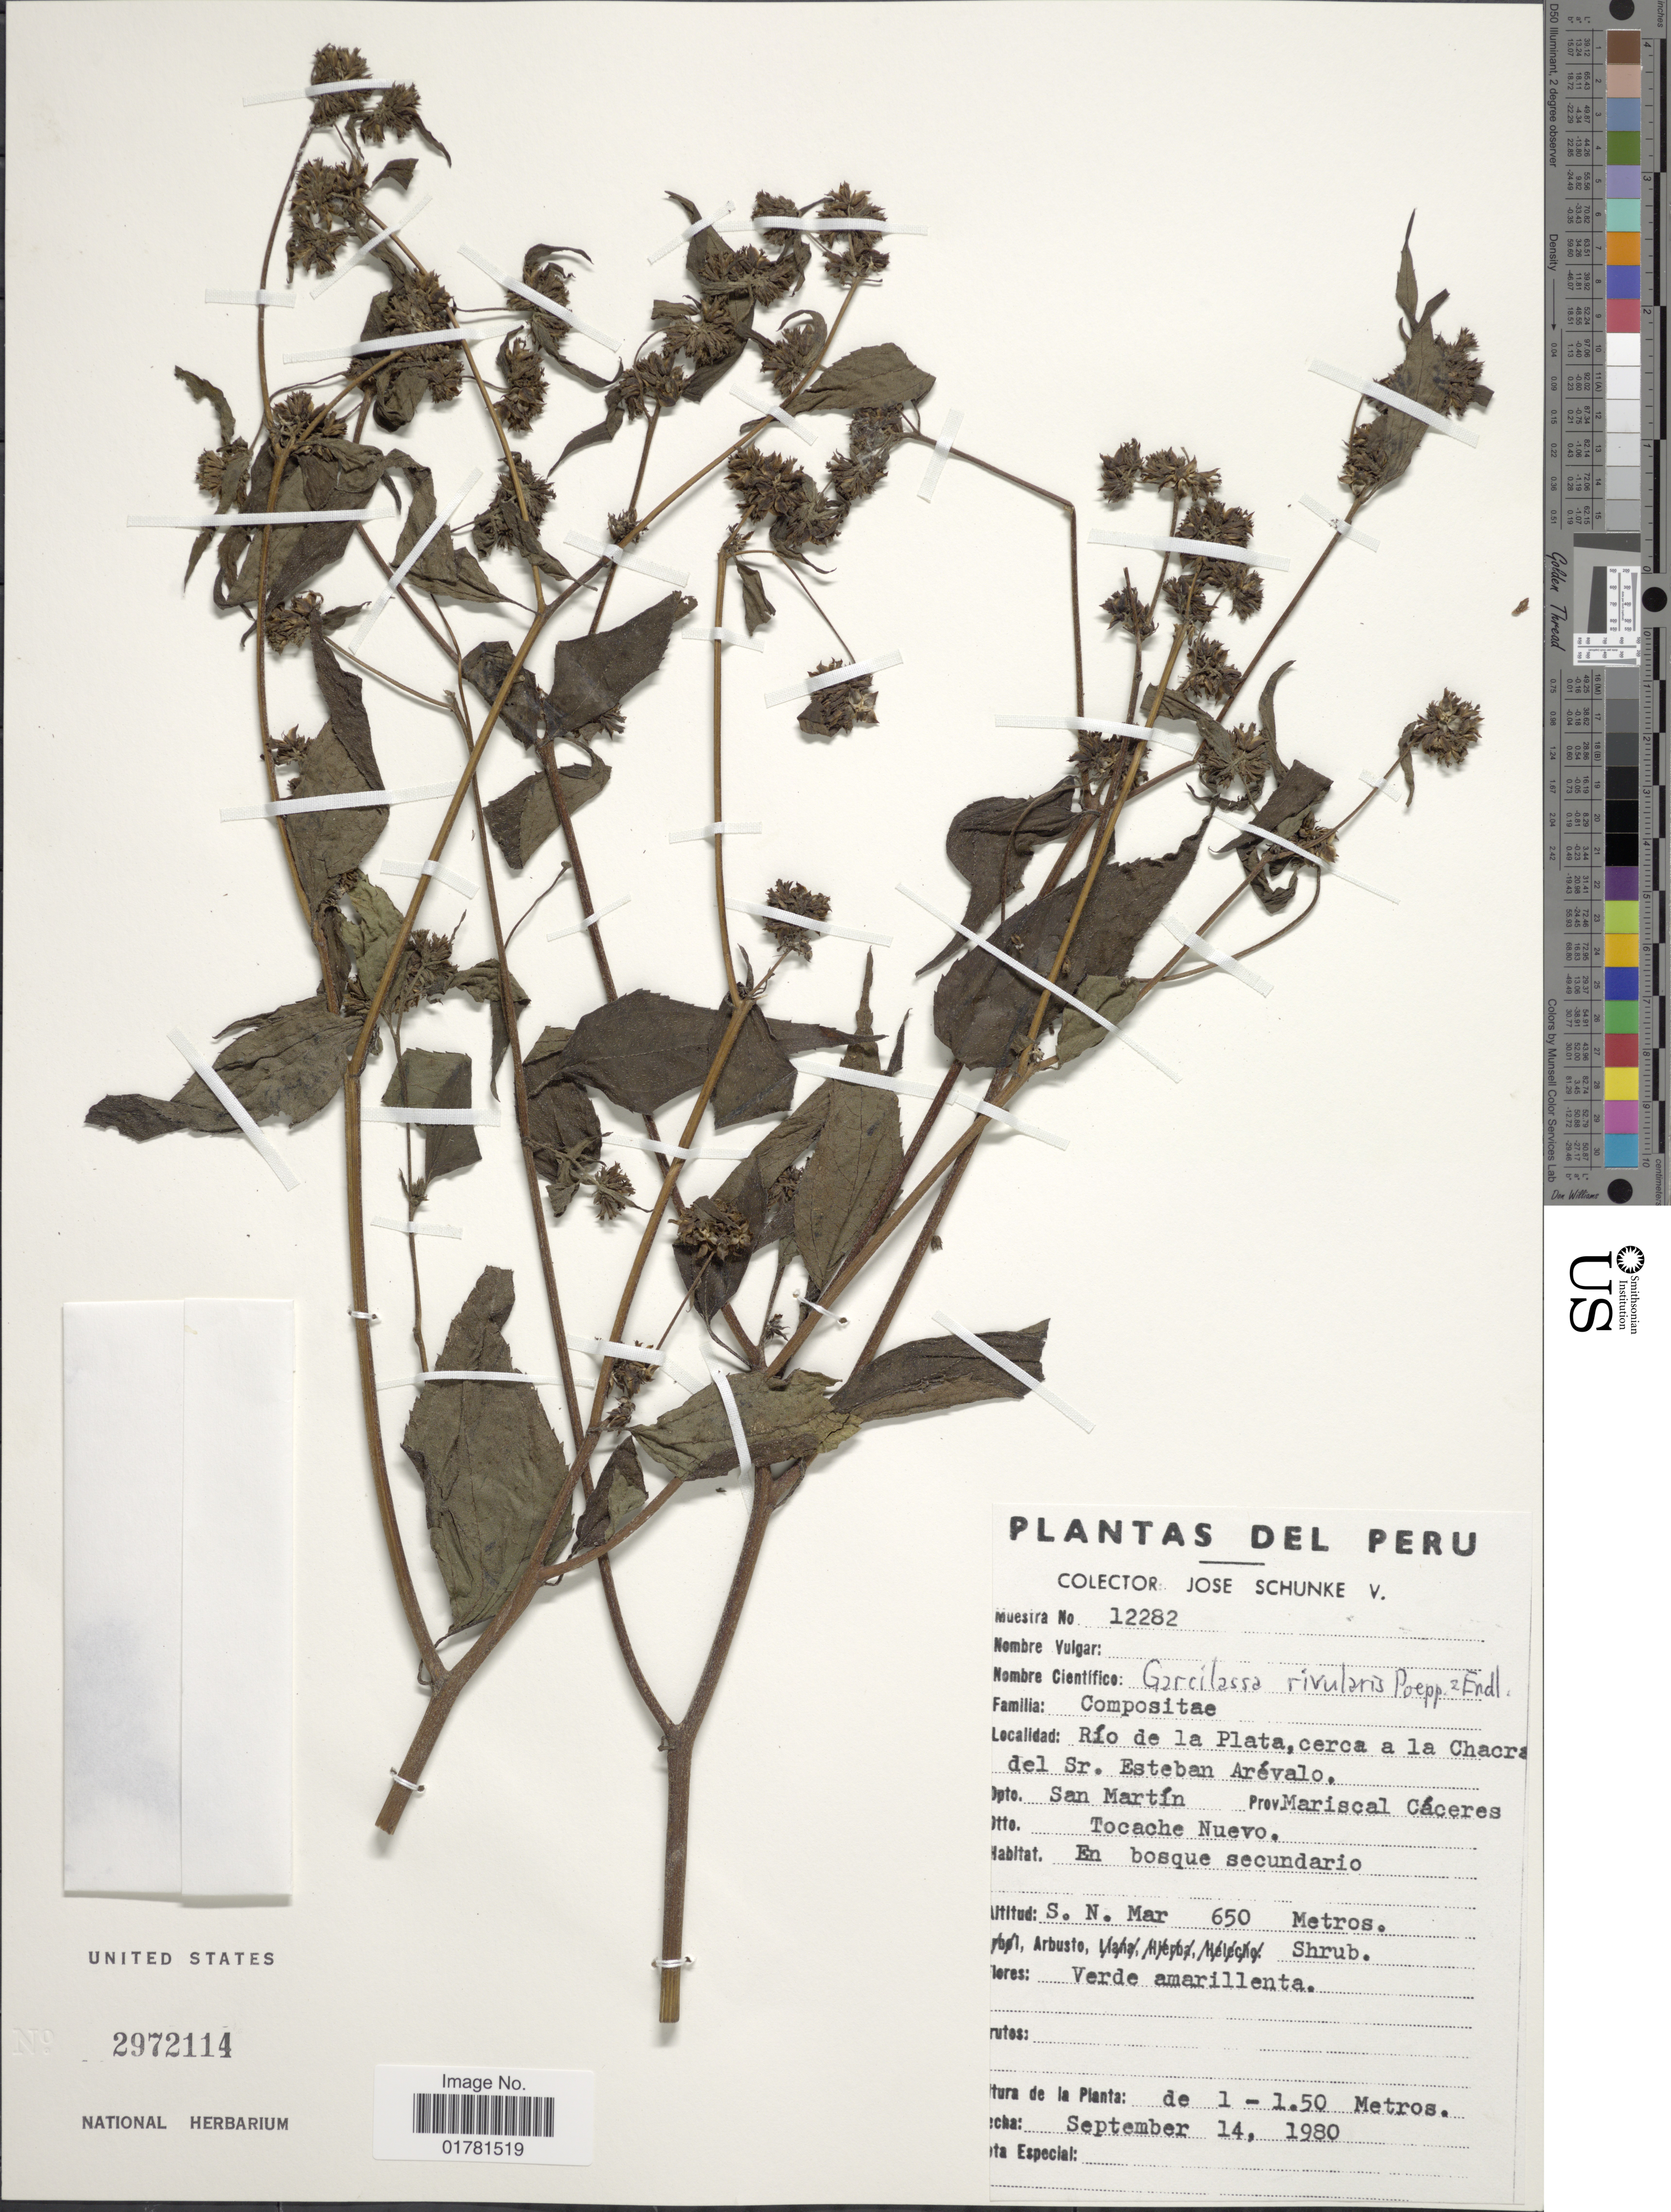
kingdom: Plantae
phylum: Tracheophyta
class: Magnoliopsida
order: Asterales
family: Asteraceae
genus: Garcilassa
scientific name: Garcilassa rivularis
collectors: J. Schunke Vigo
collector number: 12282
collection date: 1980-09-14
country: Peru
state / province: San Martín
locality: Río de la Plata, cerca a ka Chacra del Sr Esteban Arévalo, Dpto San Martín, Prov Mariscal Cáceres, Dtto Tocache Nuevo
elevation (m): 650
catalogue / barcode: US 2972114